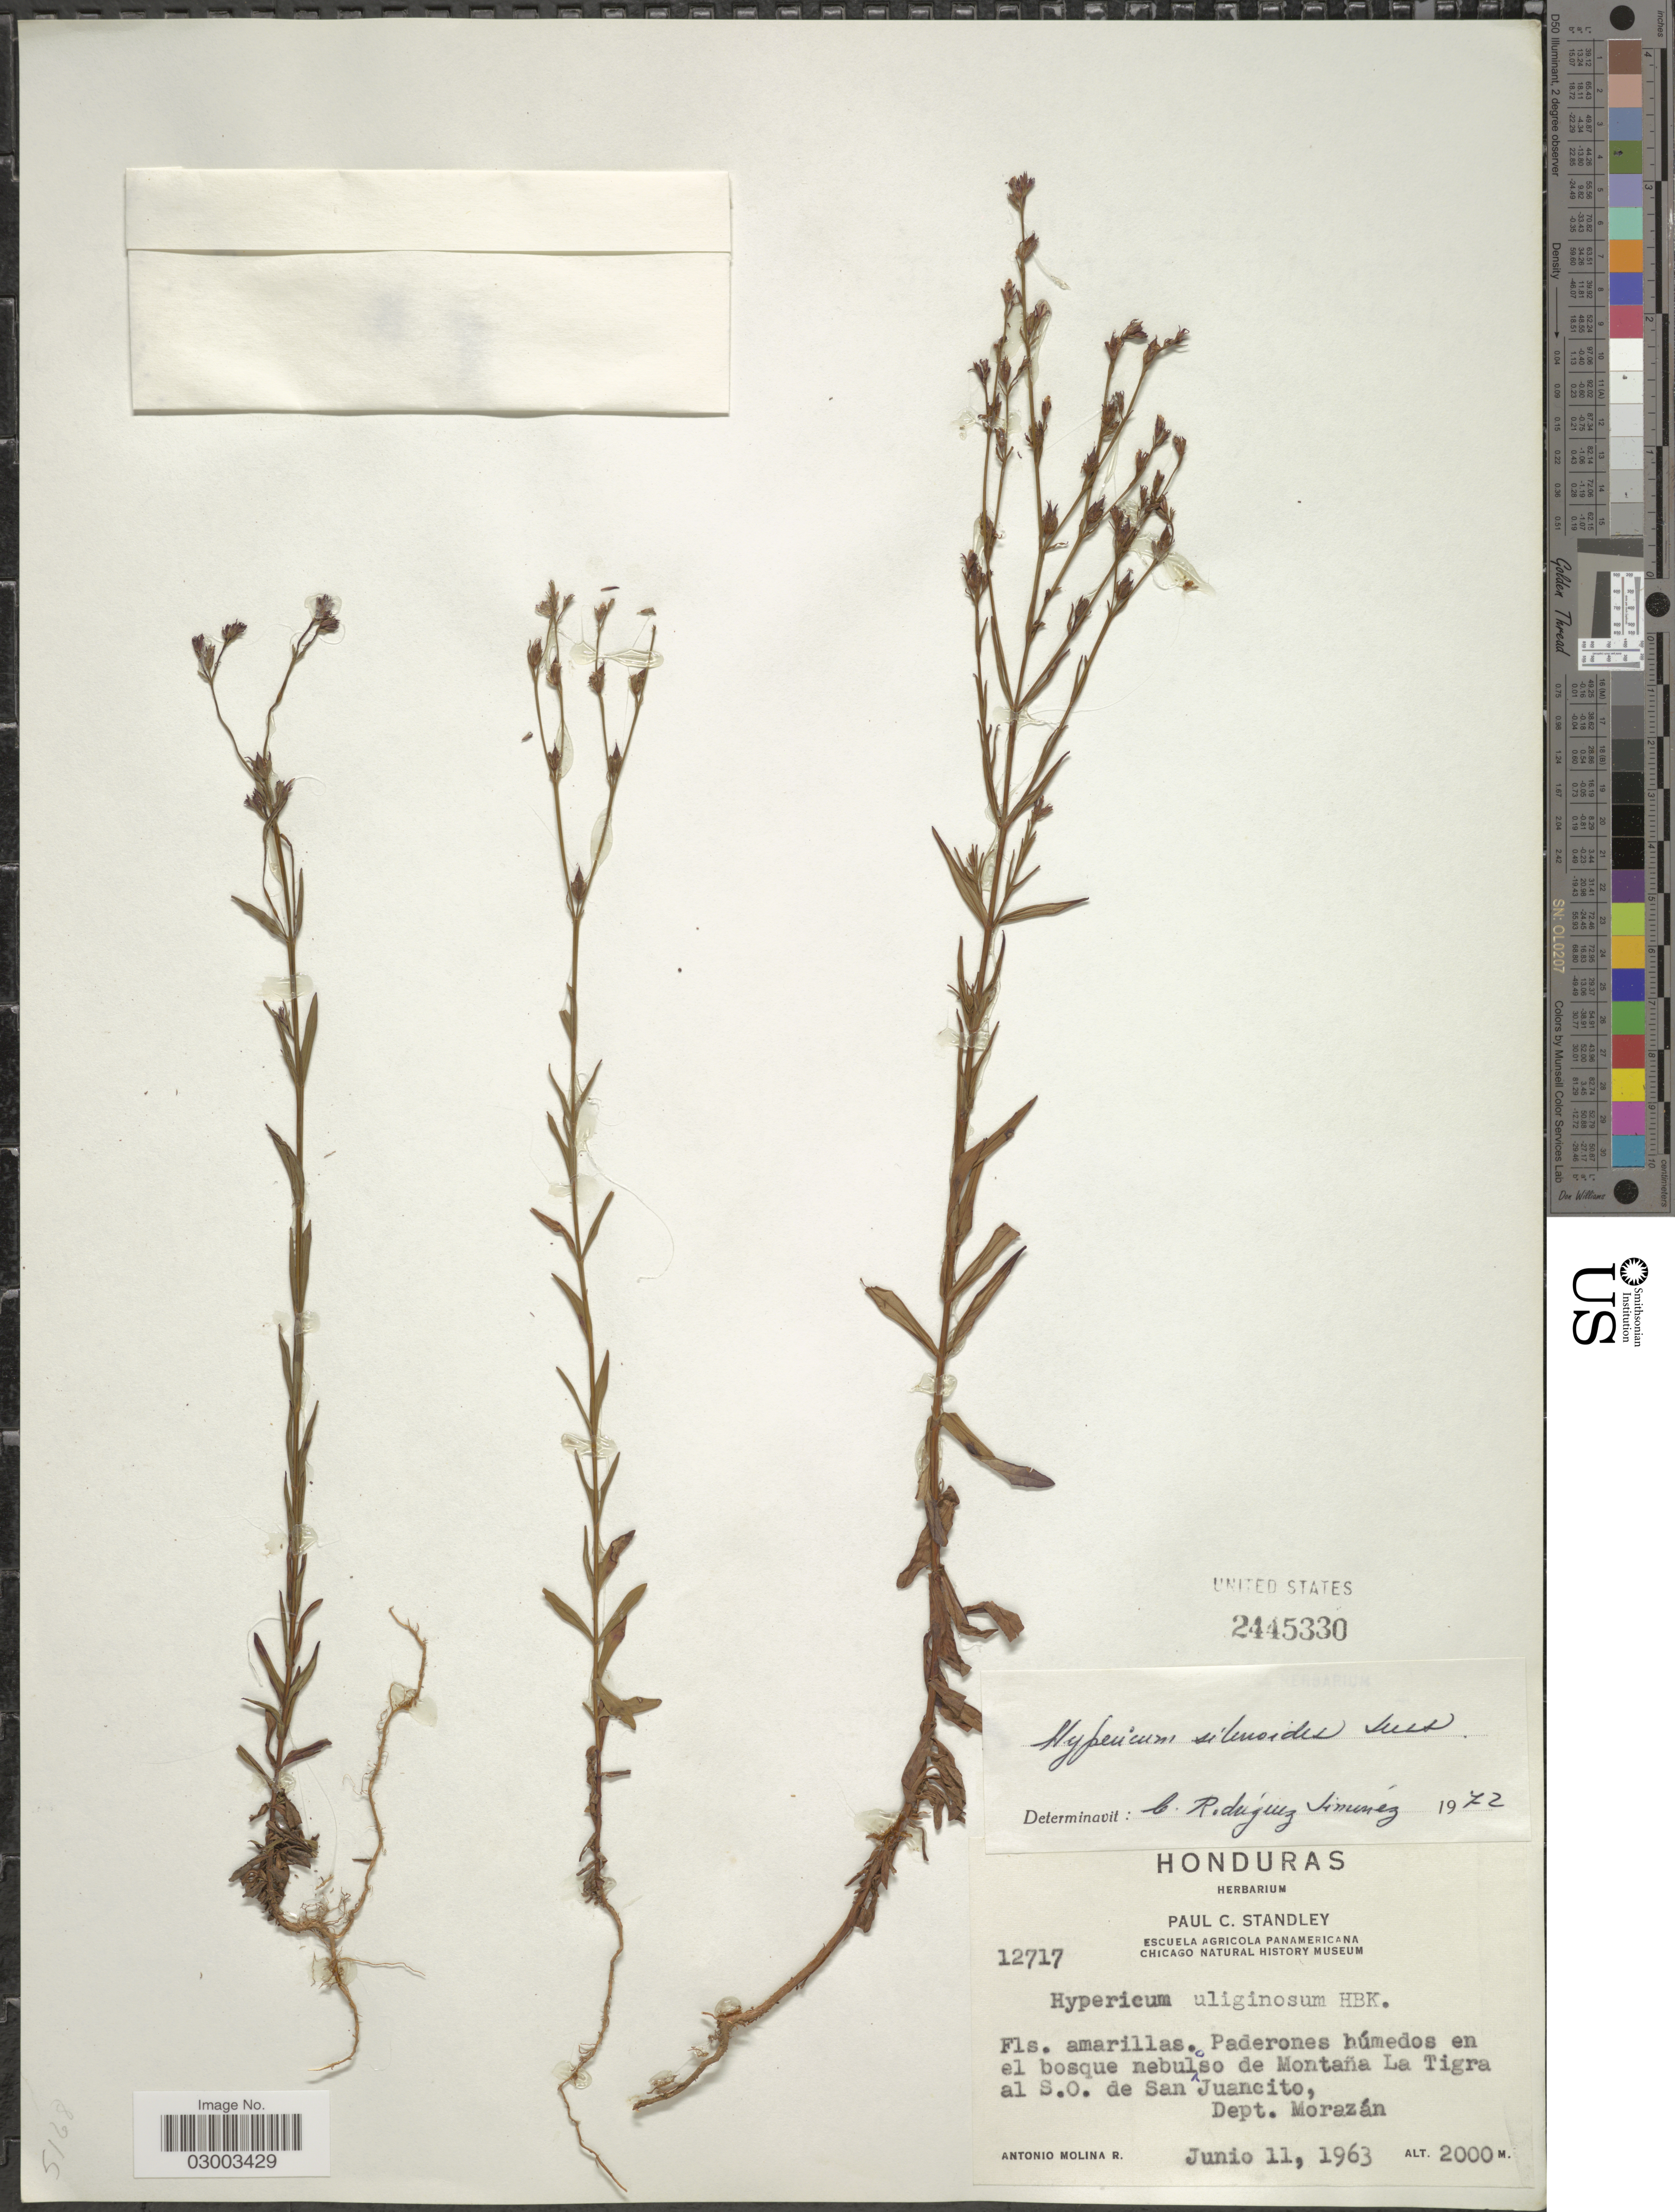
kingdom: Plantae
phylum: Tracheophyta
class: Magnoliopsida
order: Malpighiales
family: Hypericaceae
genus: Hypericum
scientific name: Hypericum silenoides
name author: Juss.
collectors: A. Molina R.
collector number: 12717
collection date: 1963-07-11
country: Honduras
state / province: Fco. Morazán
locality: Paderones húmedos en el bosque nebuloso de Montaña La Tigra al S.O de San Juancito, Dept.Morazán.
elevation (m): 2000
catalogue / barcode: US 2445330